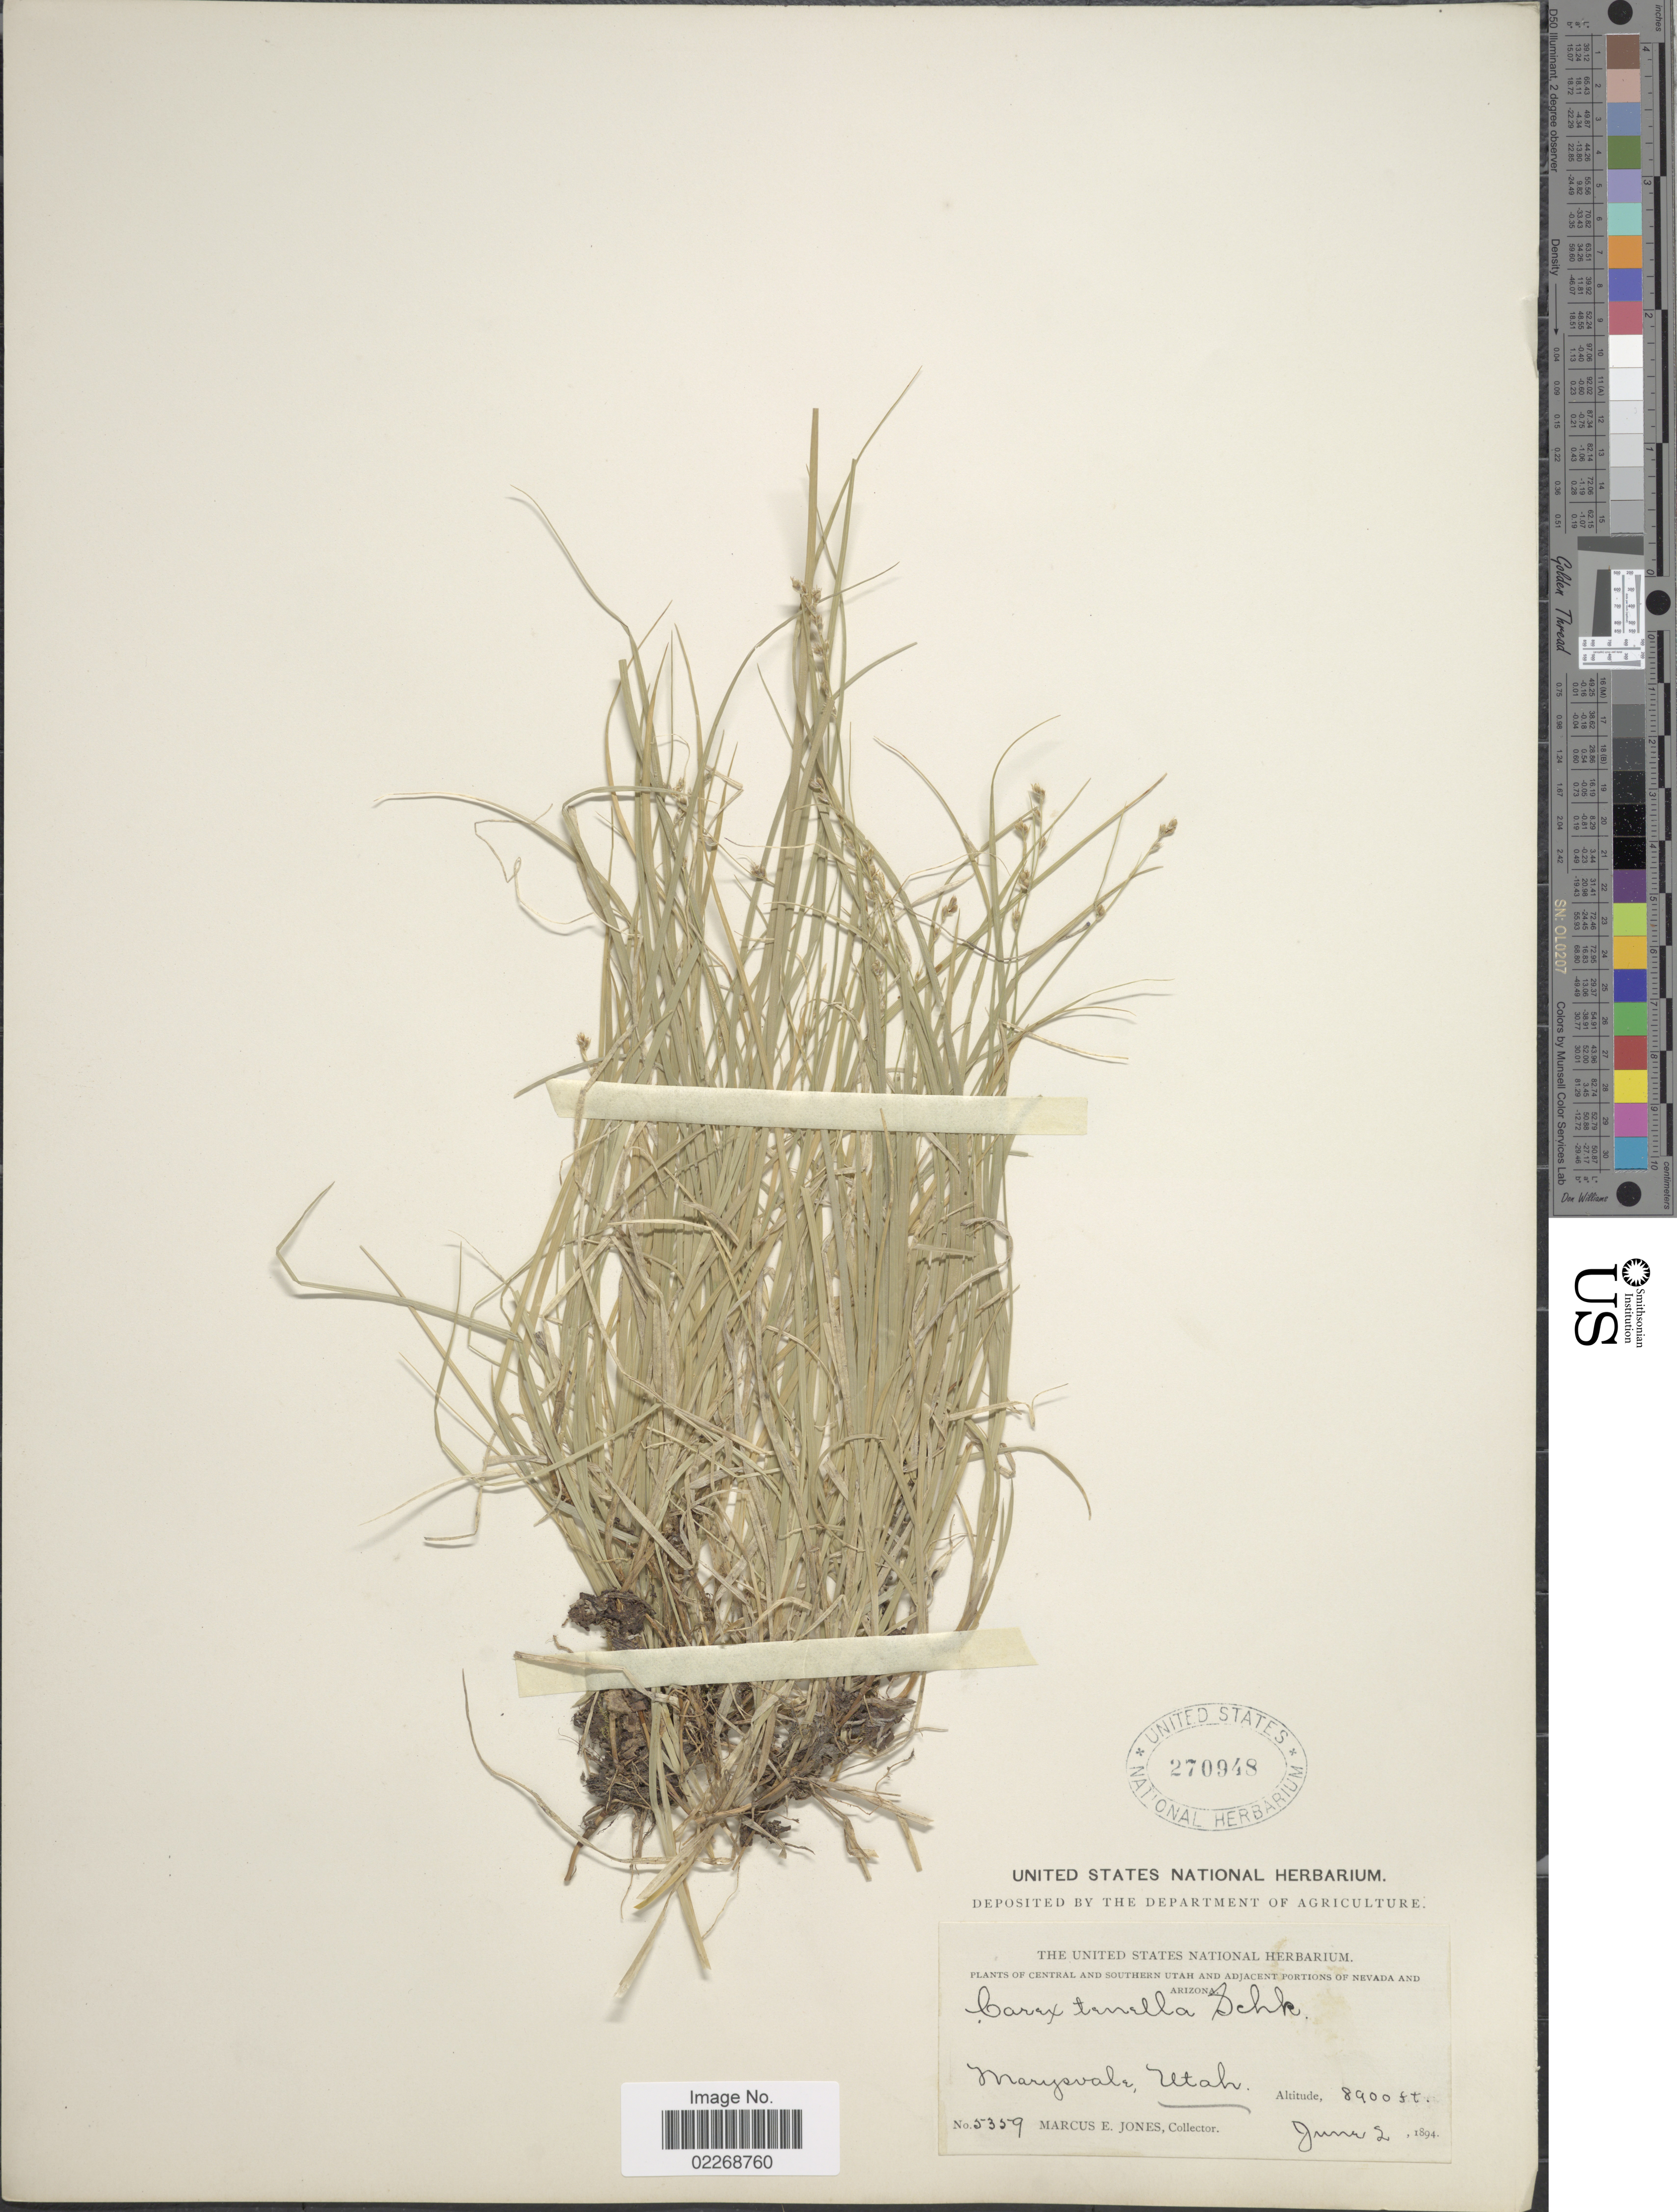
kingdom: Plantae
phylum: Tracheophyta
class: Liliopsida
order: Poales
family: Cyperaceae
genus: Carex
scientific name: Carex disperma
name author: Dewey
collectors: M. E. Jones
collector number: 5359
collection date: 1894-06-02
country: United States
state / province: Utah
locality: Marysvale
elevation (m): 2713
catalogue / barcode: US 270948